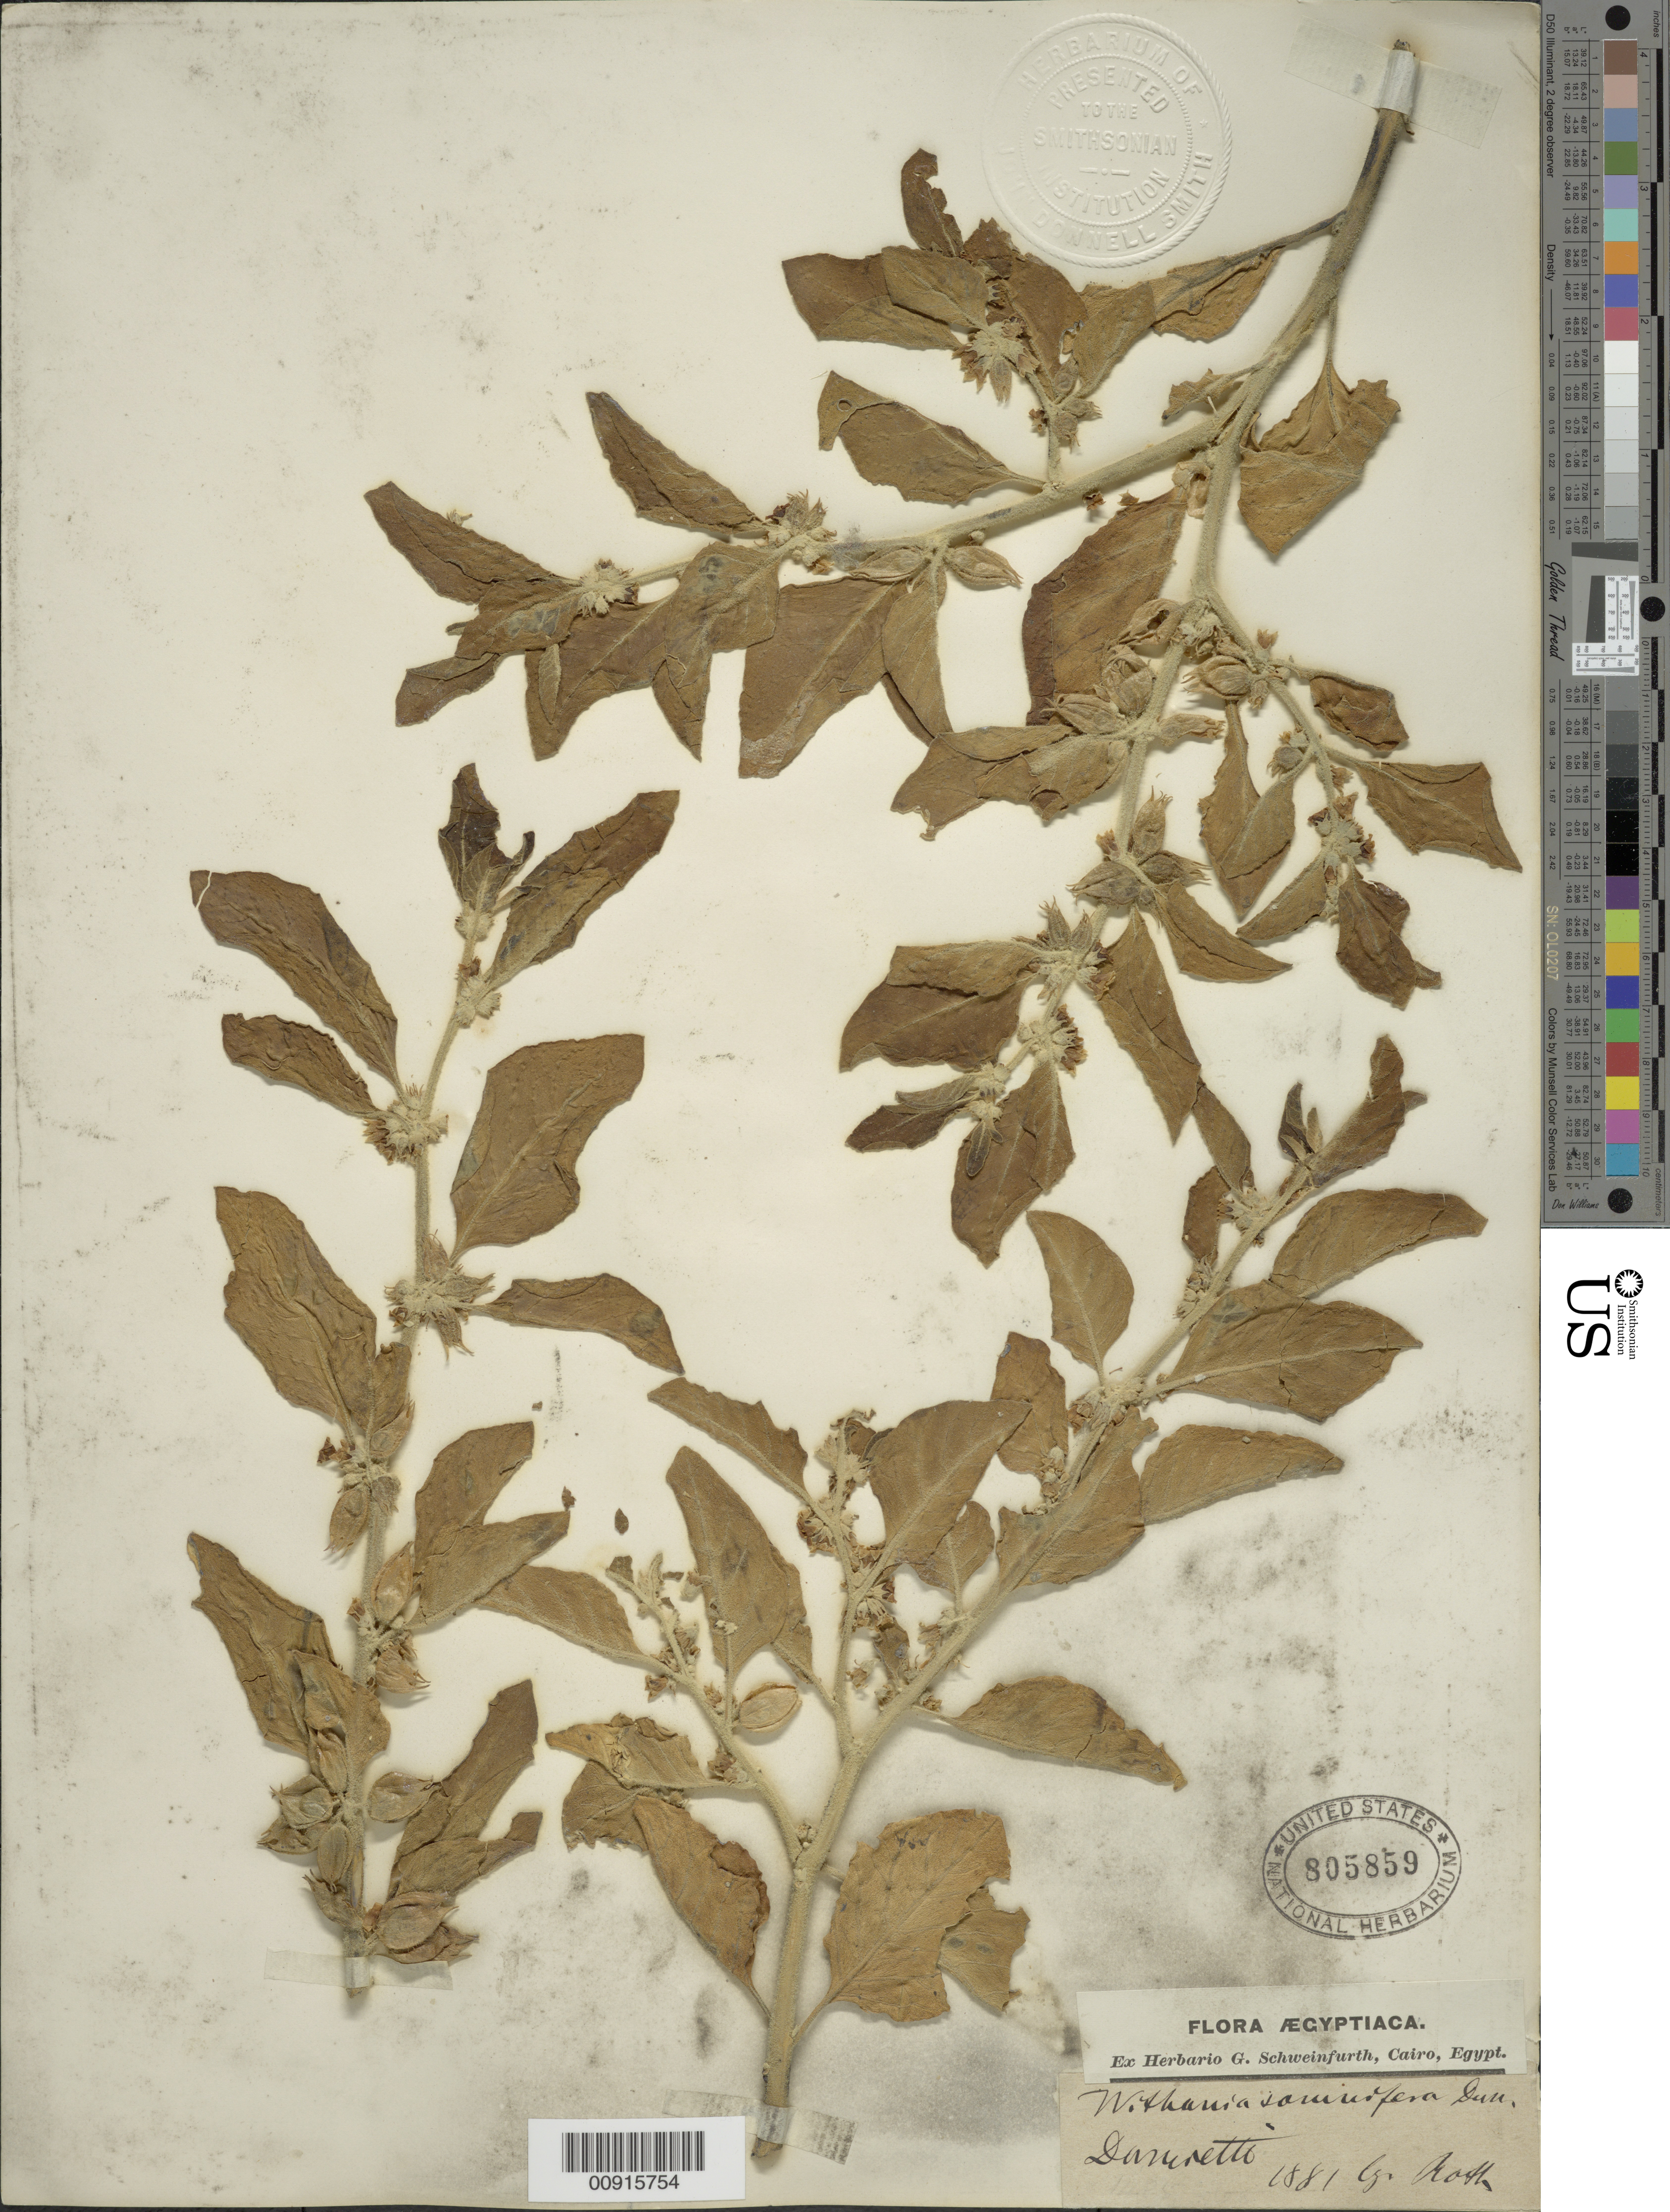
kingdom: Plantae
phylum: Tracheophyta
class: Magnoliopsida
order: Solanales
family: Solanaceae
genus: Withania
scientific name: Withania somnifera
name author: (L.) Dunal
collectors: G. A. Schweinfurth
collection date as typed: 1881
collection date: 1881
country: Egypt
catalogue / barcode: US 805859